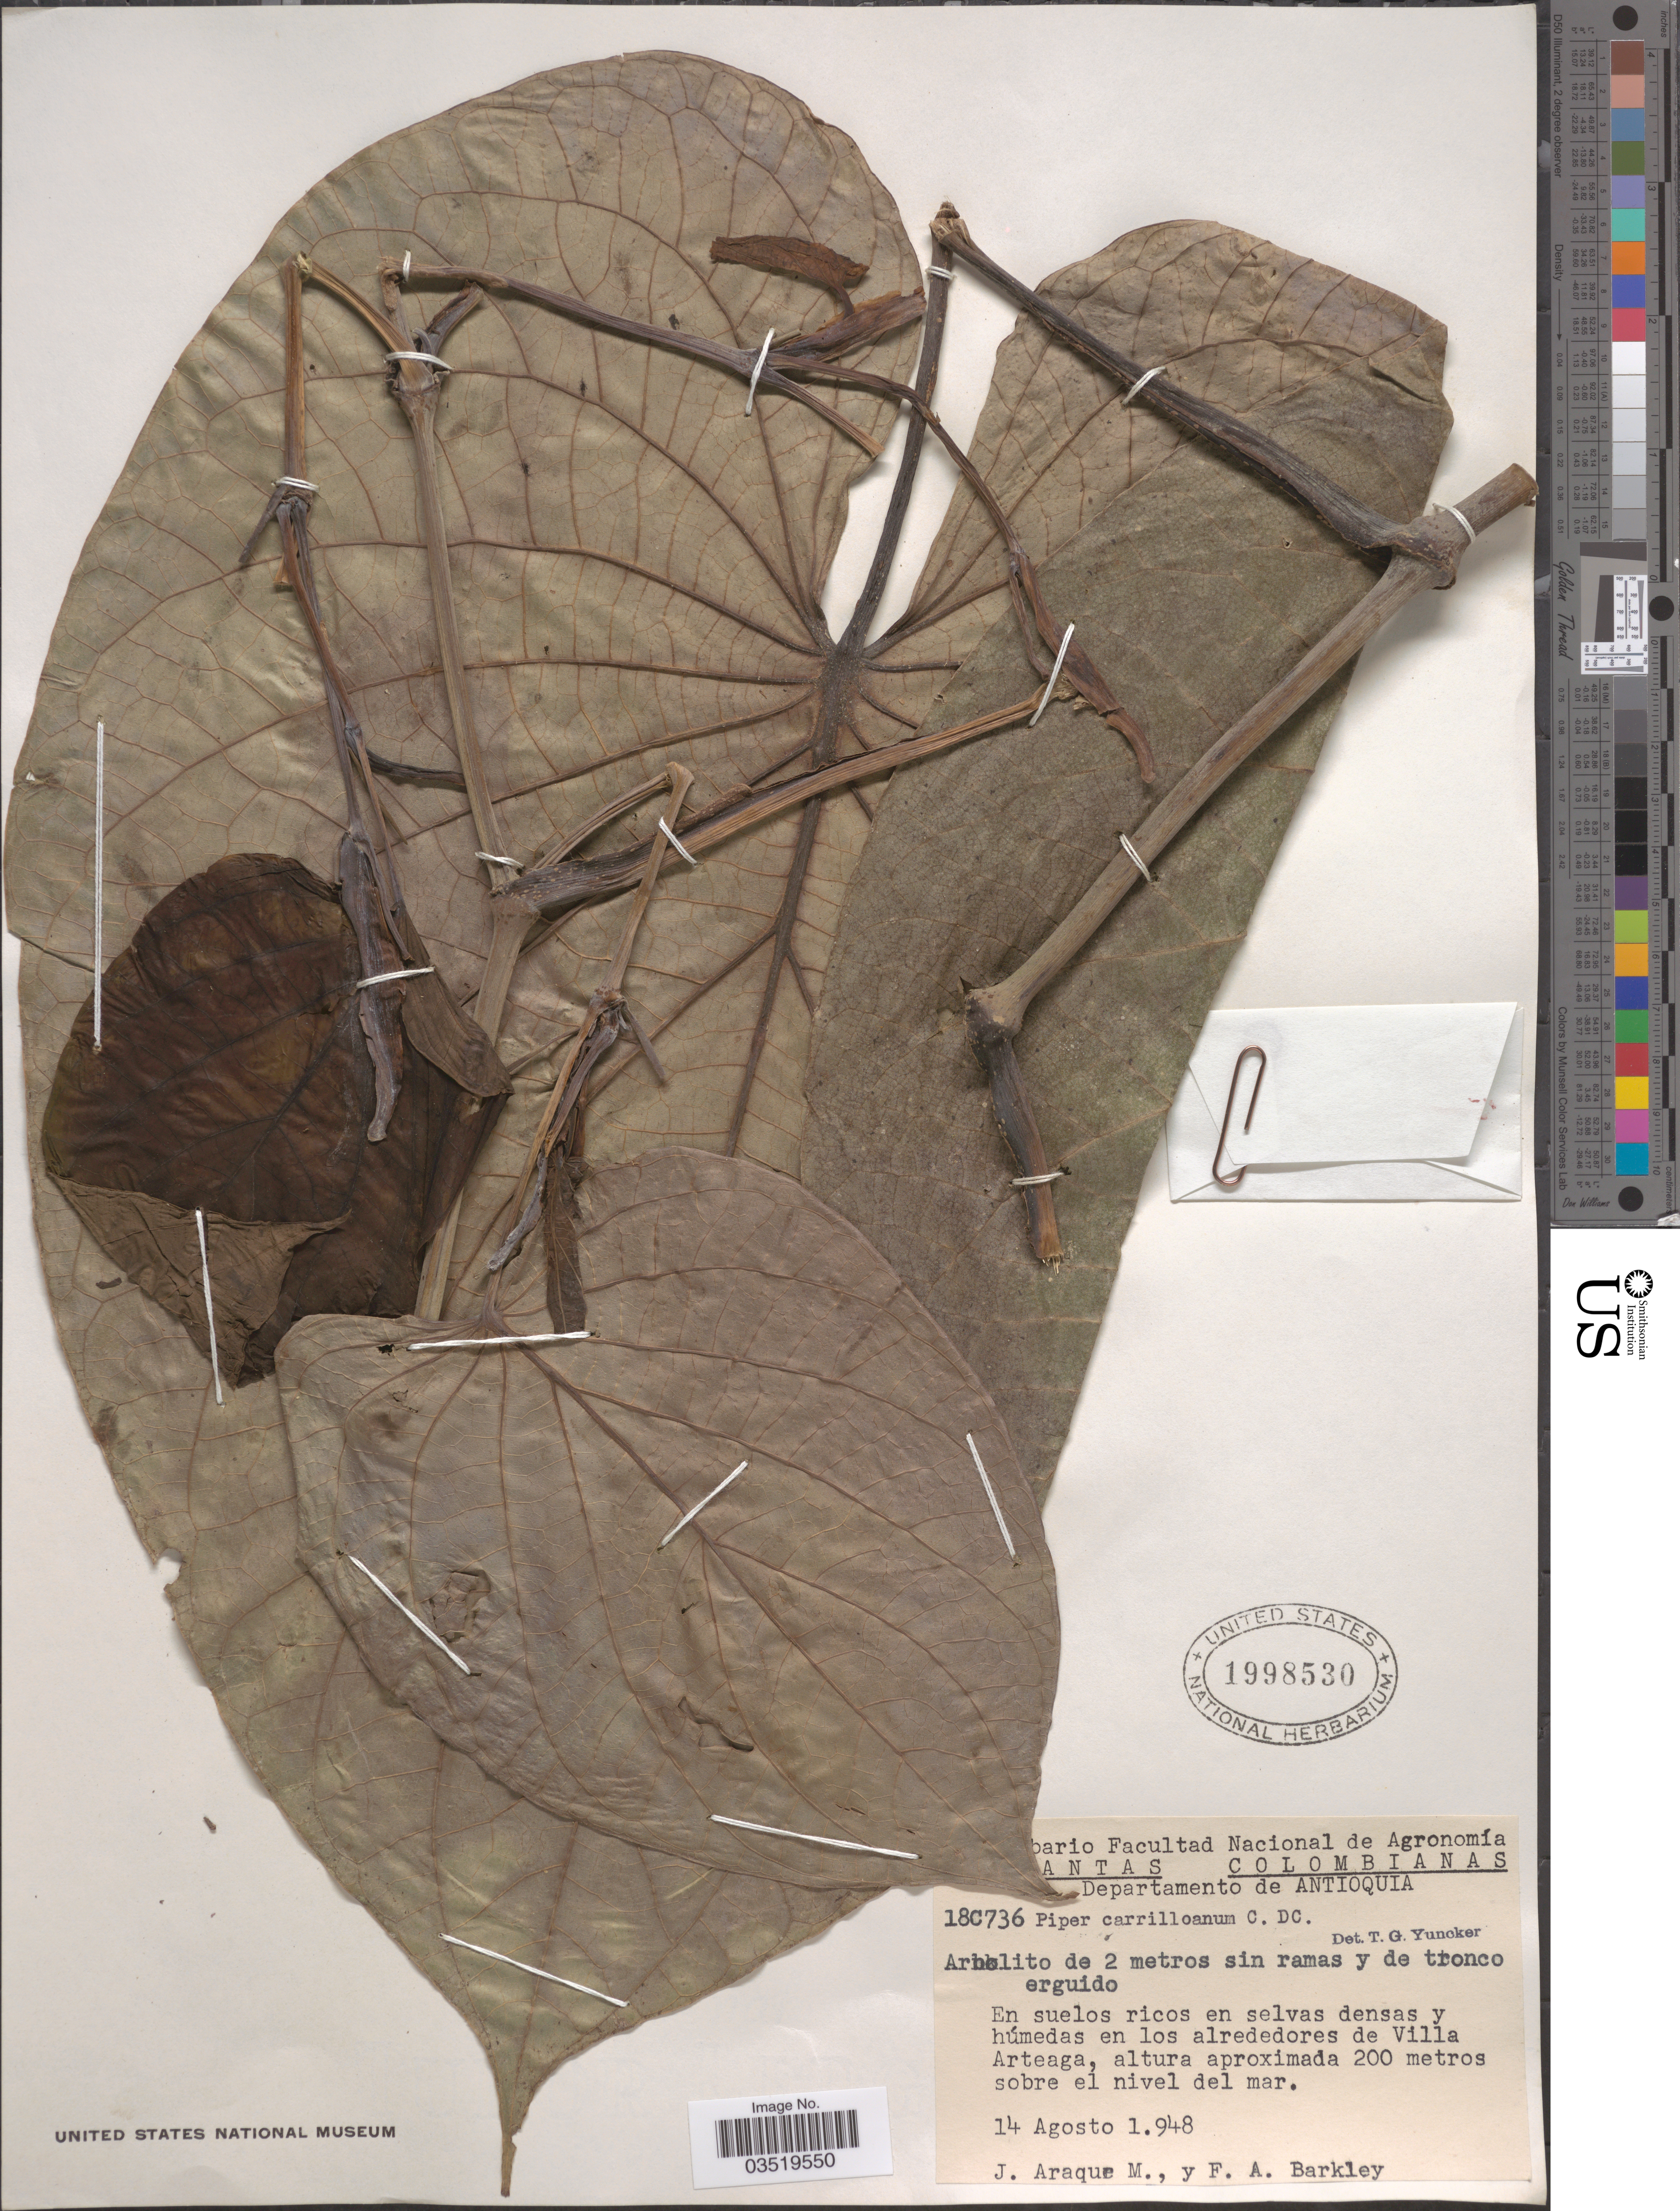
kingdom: Plantae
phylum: Tracheophyta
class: Magnoliopsida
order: Piperales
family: Piperaceae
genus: Piper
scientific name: Piper carrilloanum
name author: C. DC.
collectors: J. Araque Molina & F. A. Barkley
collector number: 18C736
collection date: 1948-08-14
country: Colombia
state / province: Antioquia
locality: Departamento de Antioquia. En suelos ricos en selvas densas y húmedas en los alrededores de Villa Arteaga.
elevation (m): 200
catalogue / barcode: US 1998530